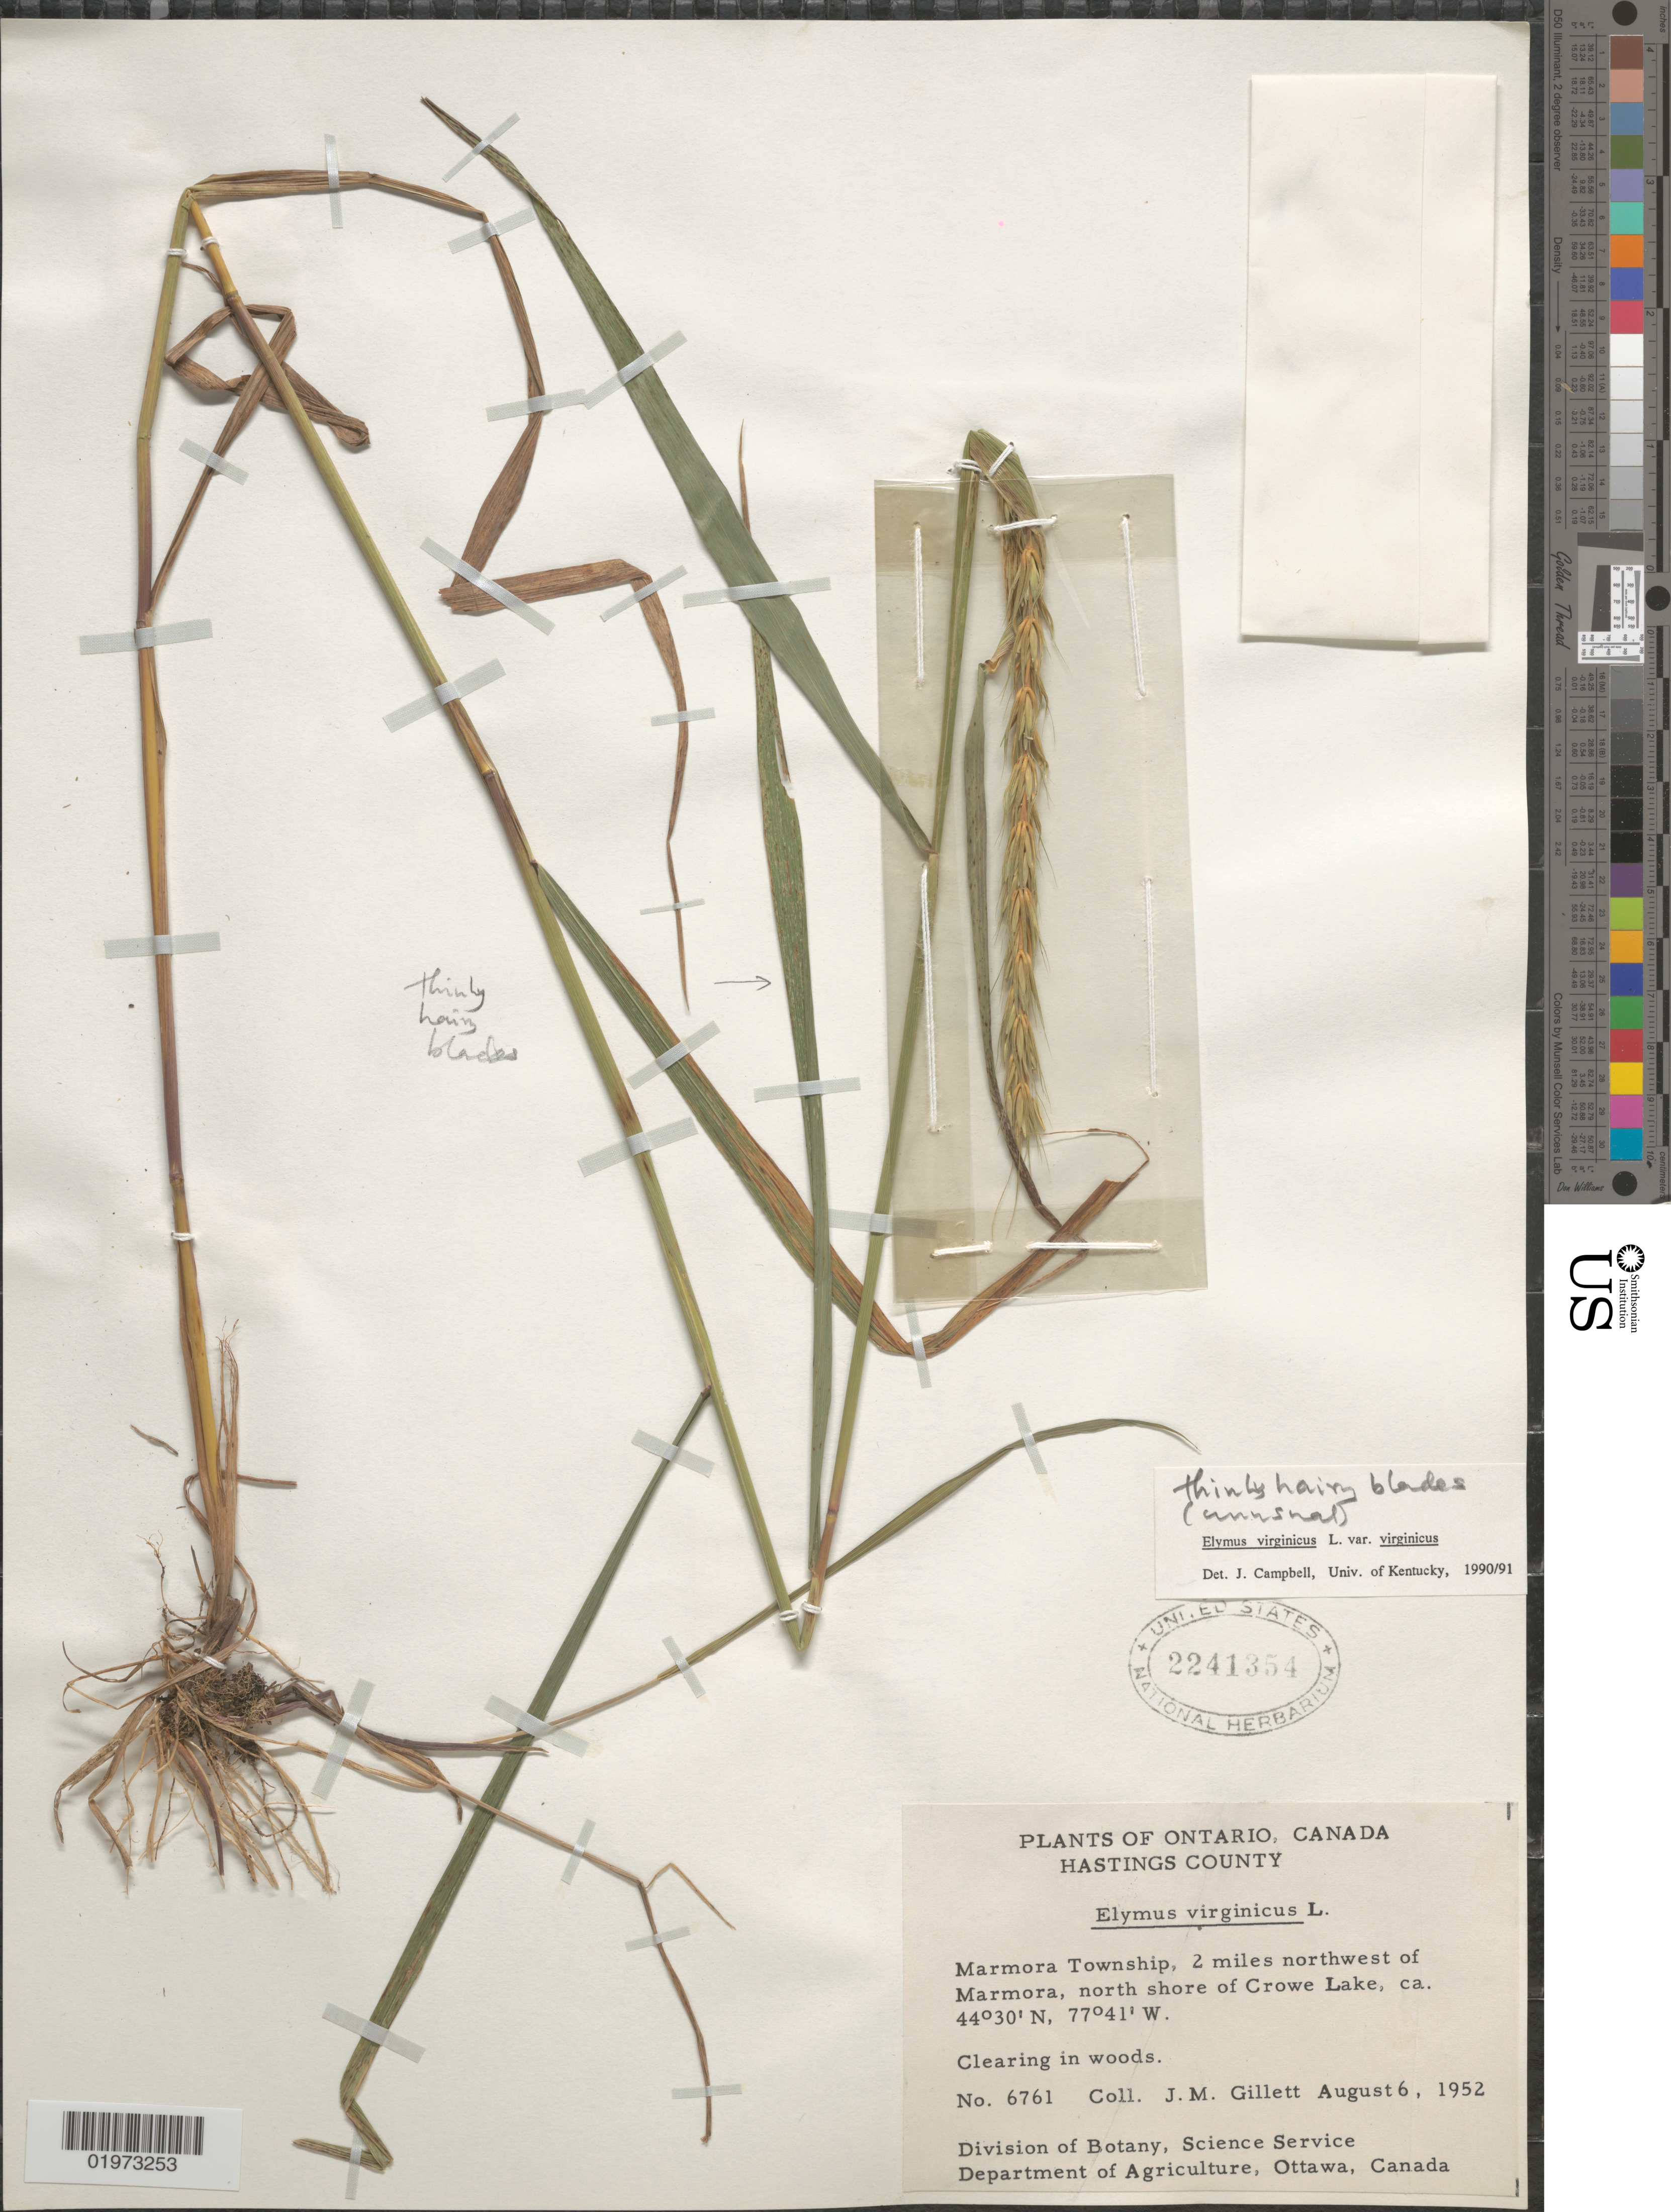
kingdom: Plantae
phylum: Tracheophyta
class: Liliopsida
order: Poales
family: Poaceae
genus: Elymus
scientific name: Elymus virginicus var. virginicus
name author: L.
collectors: J. M. Gillett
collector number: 6761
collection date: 1952-08-06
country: Canada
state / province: Ontario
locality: Hastings County. Marmora Township, 2 miles northwest of Marmora, north shore of Crowe Lake. Clearing in woods.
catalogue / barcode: US 2241354